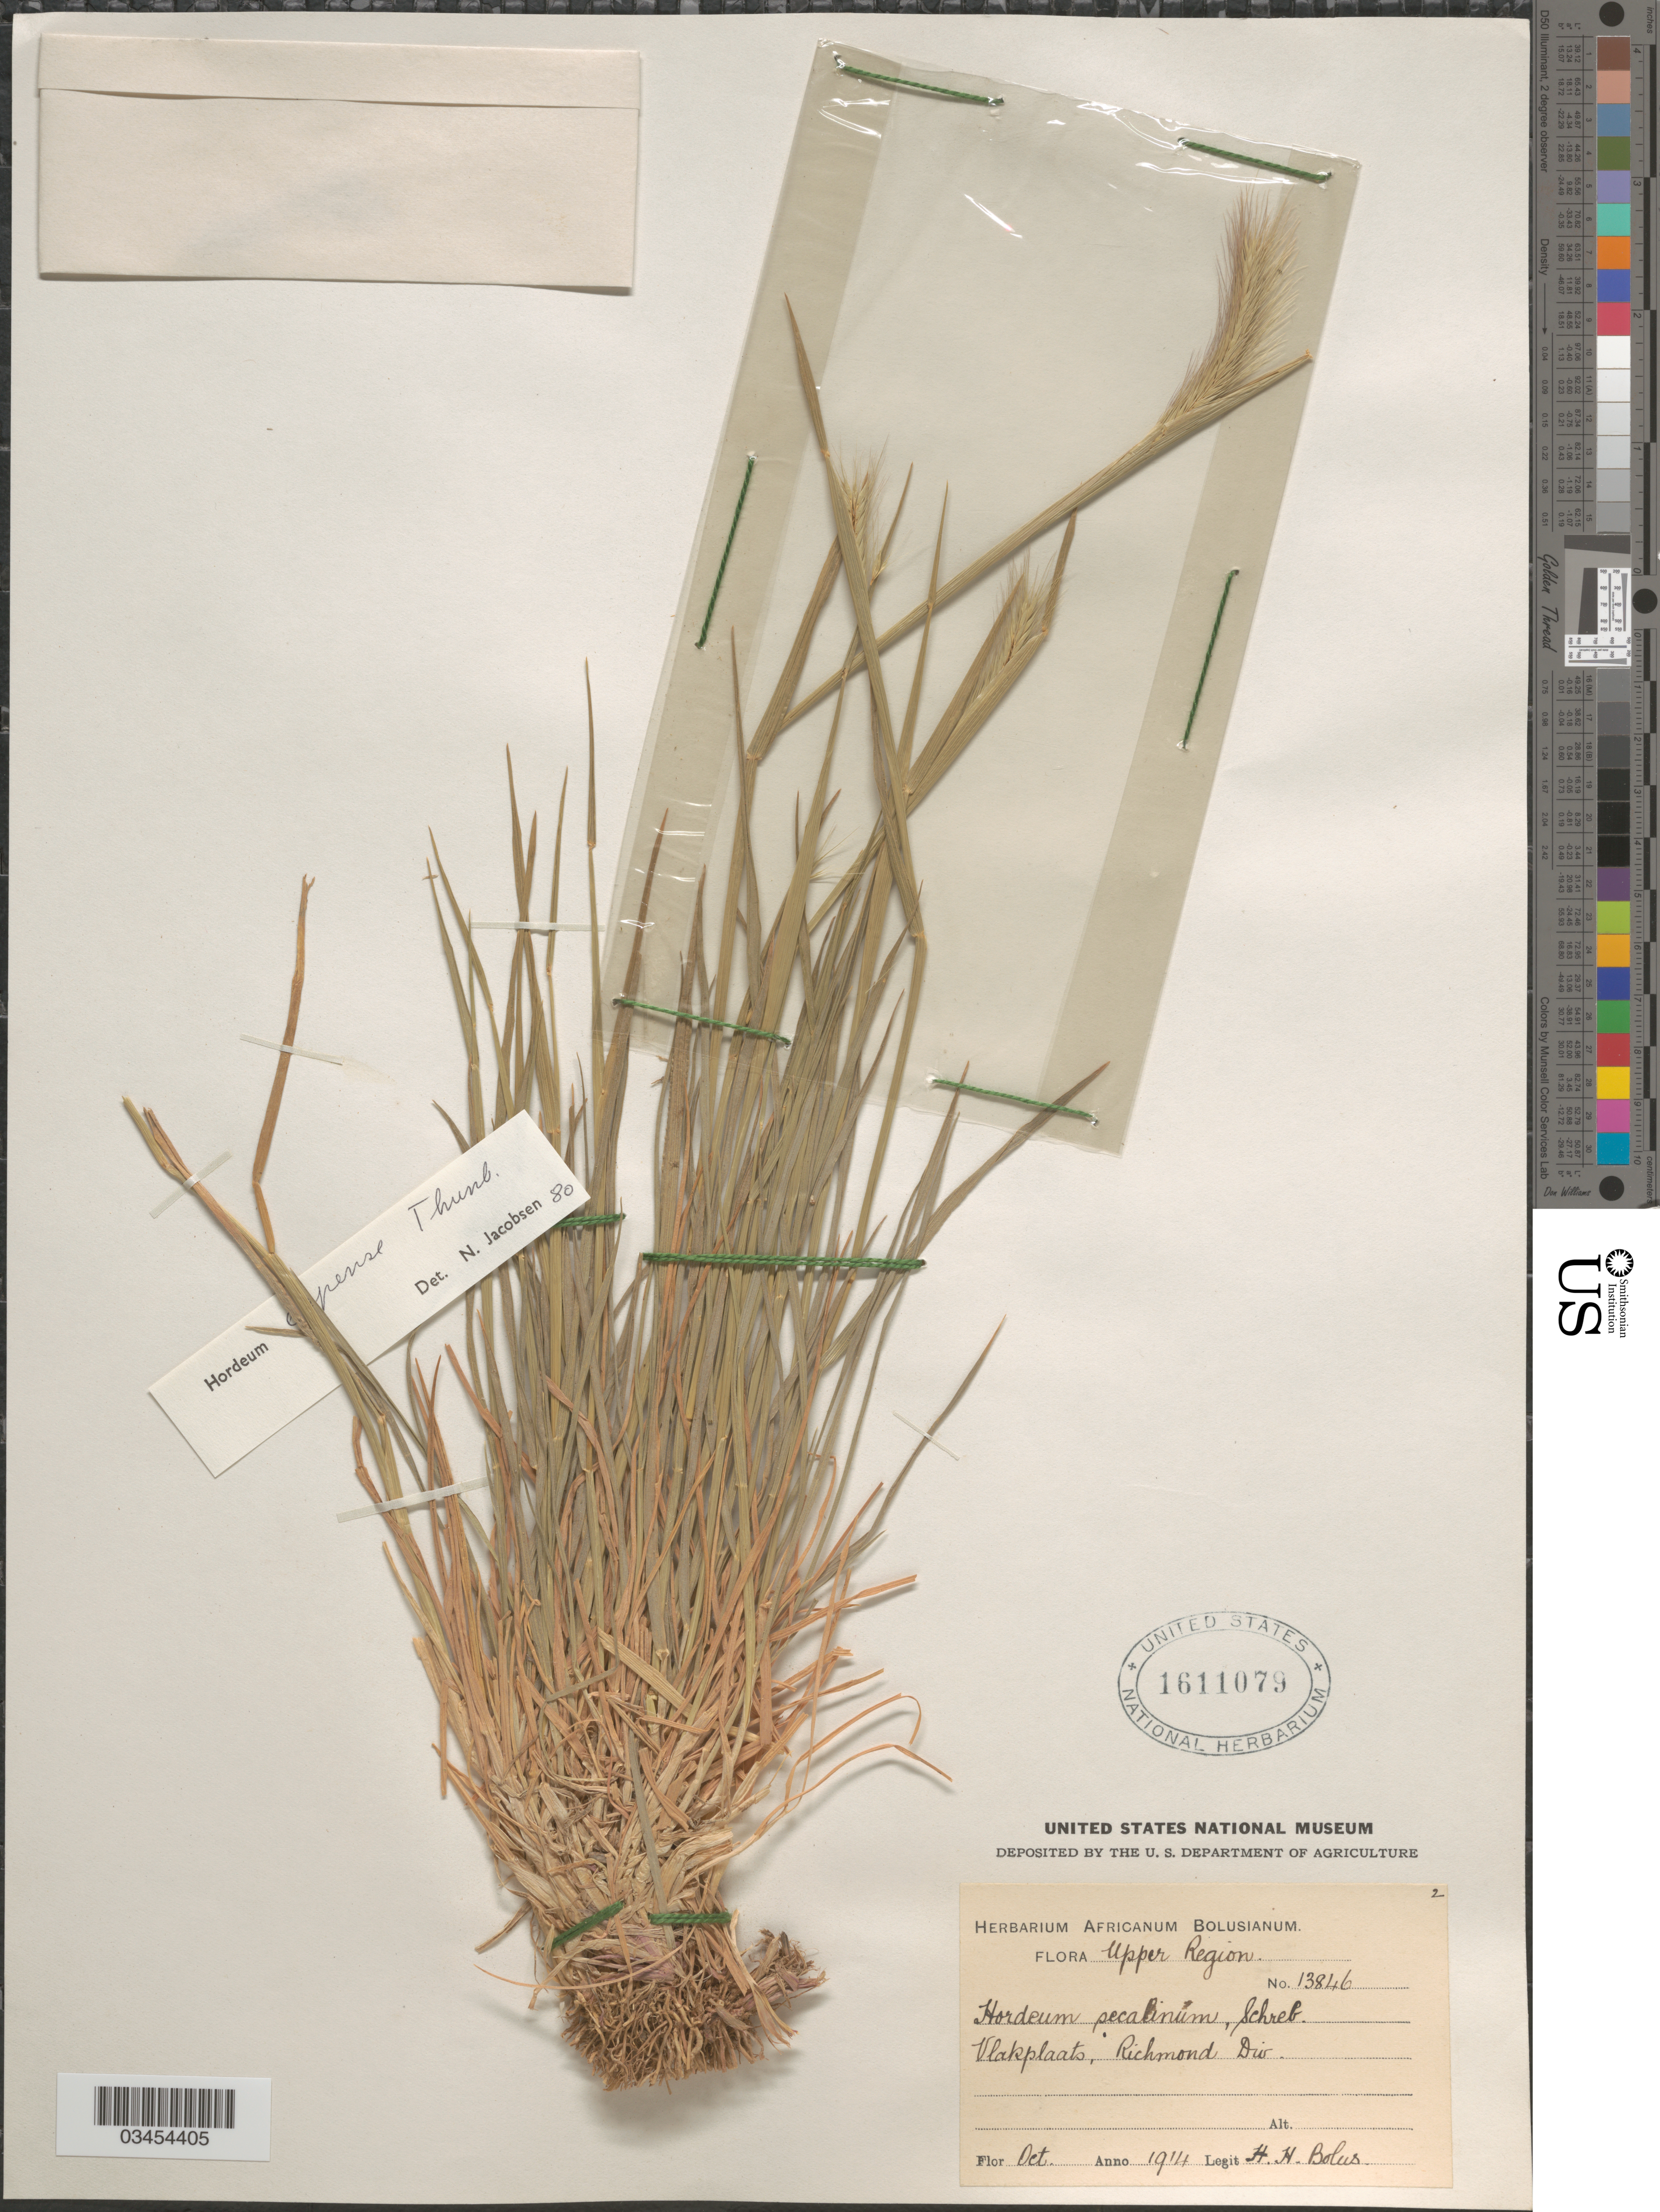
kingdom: Plantae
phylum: Tracheophyta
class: Liliopsida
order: Poales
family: Poaceae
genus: Hordeum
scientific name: Hordeum secalinum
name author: Schreb.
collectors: H. Bolus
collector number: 13846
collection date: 1914-10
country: South Africa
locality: Upper Region. Vlakplaats, Richmond Div.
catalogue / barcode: US 1611079